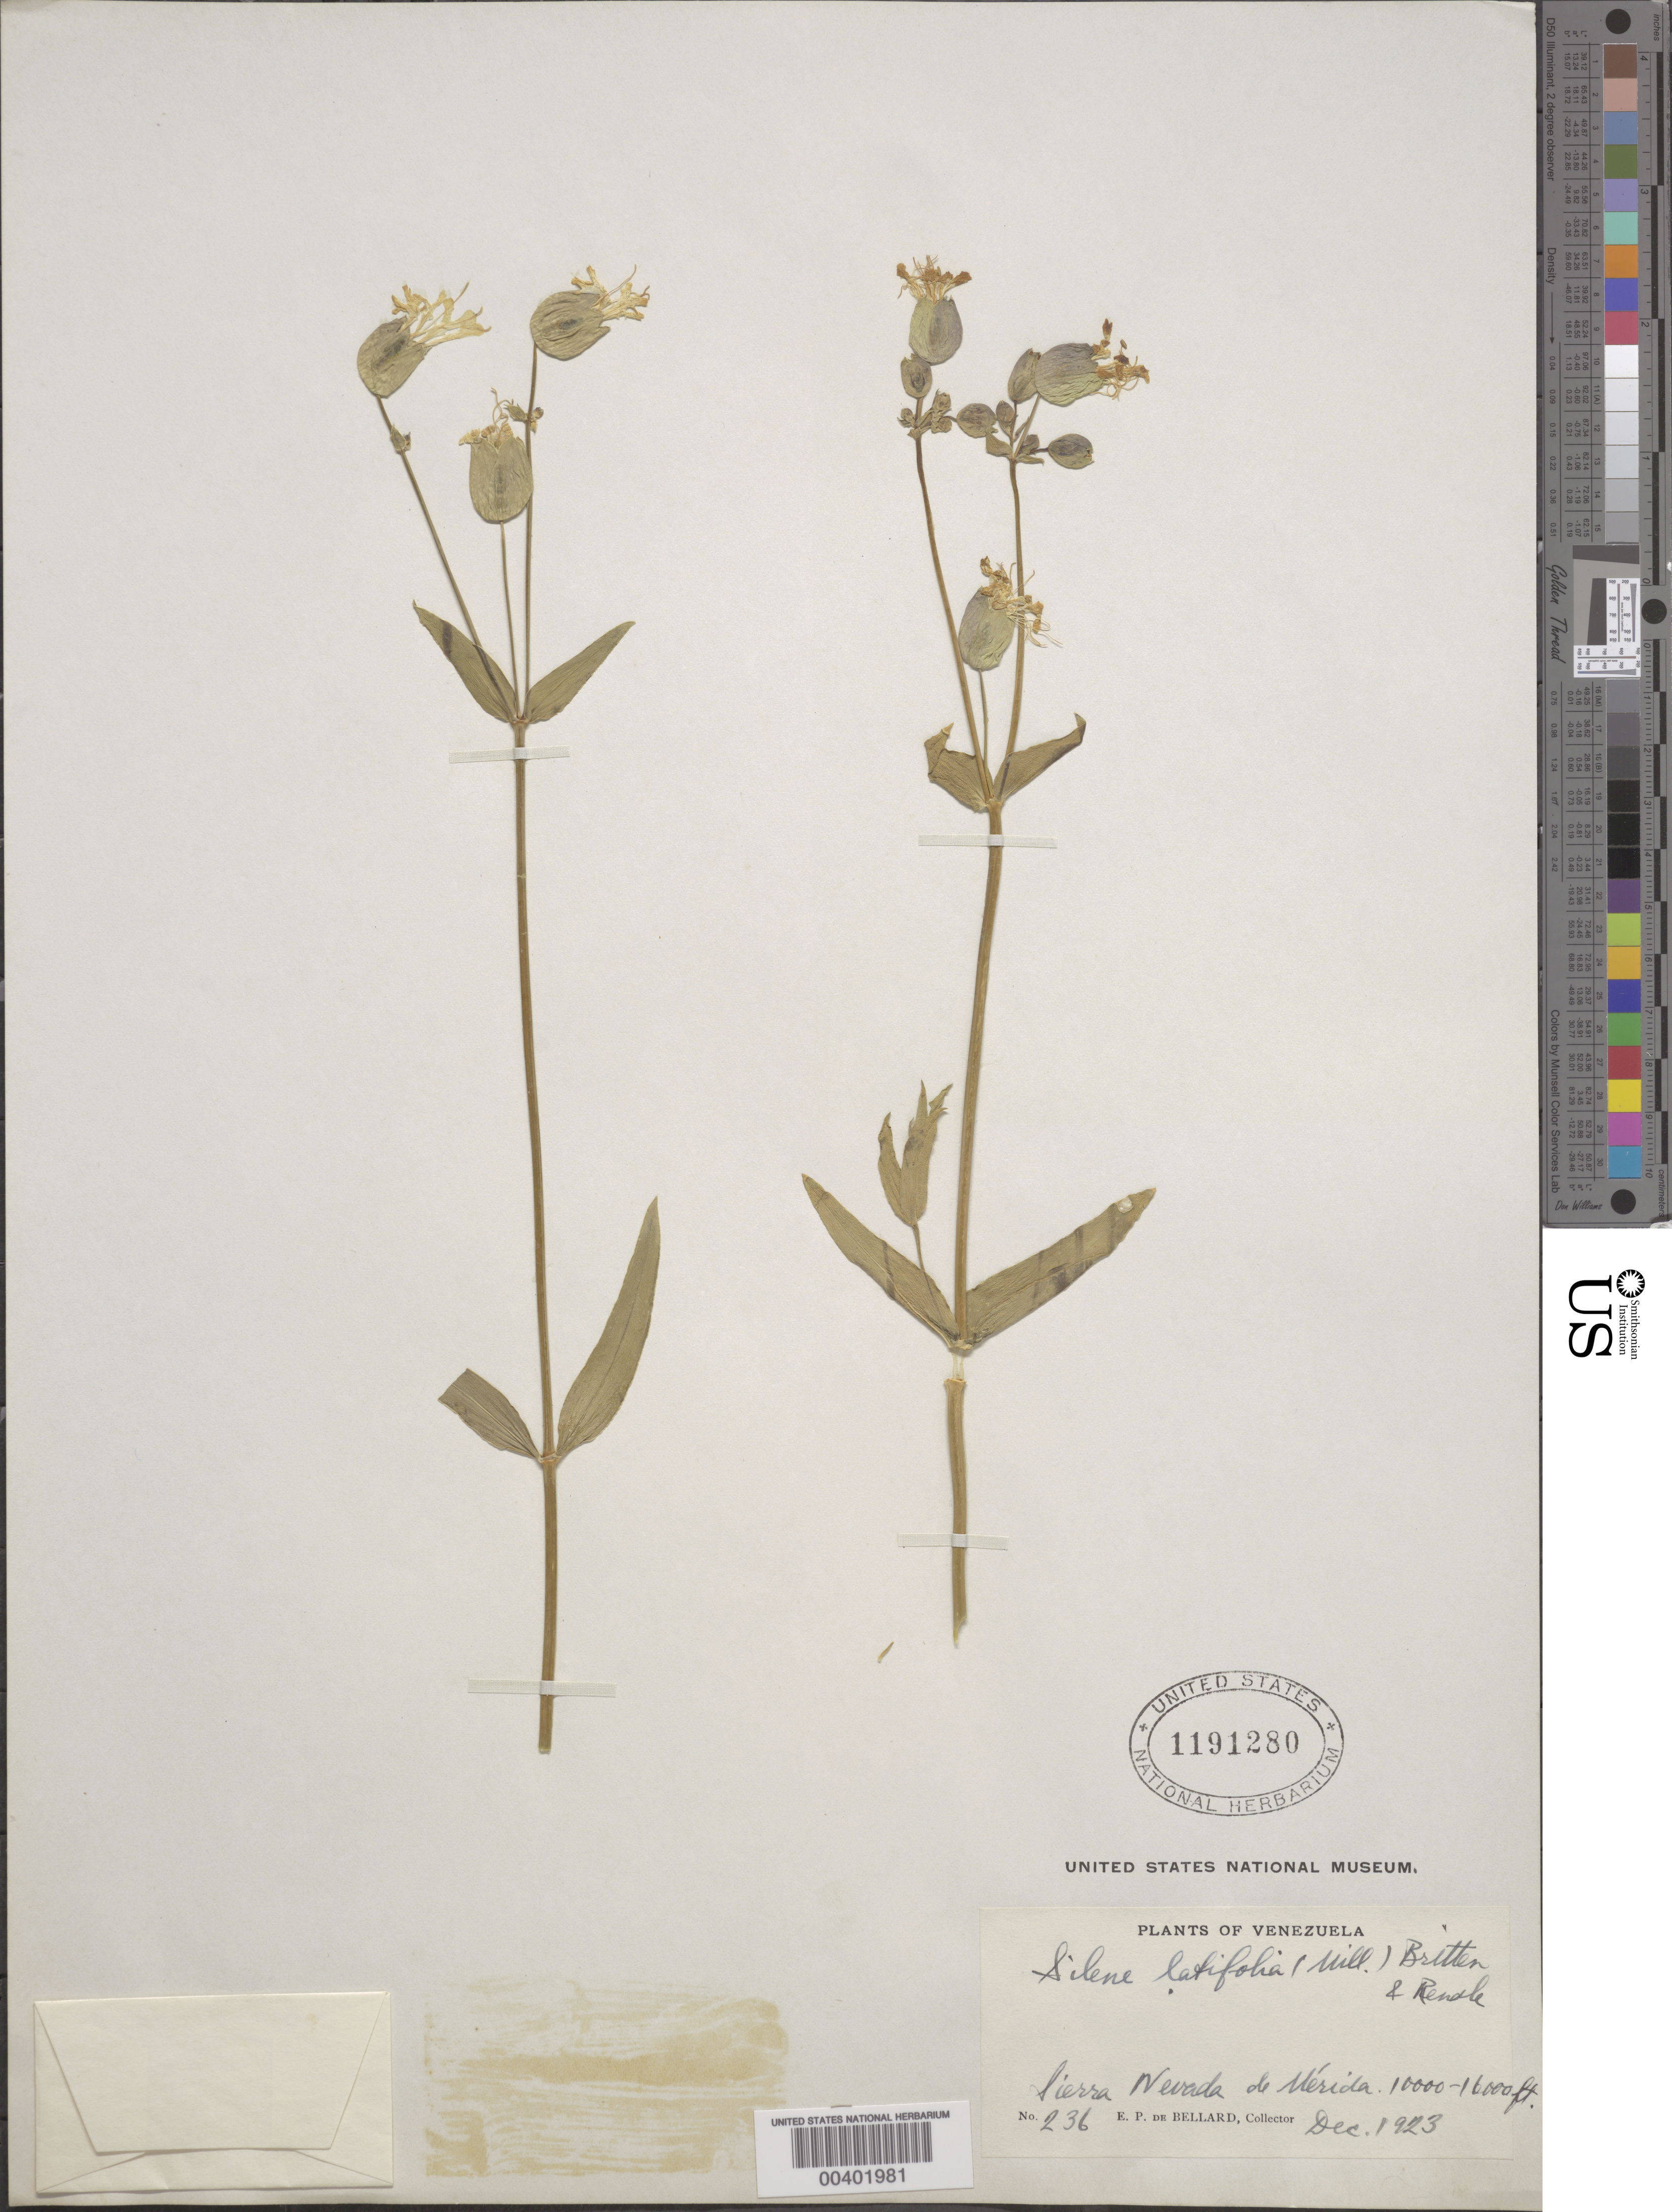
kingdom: Plantae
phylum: Tracheophyta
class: Magnoliopsida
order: Caryophyllales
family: Caryophyllaceae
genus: Silene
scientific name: Silene latifolia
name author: Poir.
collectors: E. Bellard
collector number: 236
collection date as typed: Dec 1923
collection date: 1923-12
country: Venezuela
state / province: Mérida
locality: Sierra Nevada de Mérida.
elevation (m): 3048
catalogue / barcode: US 1191280